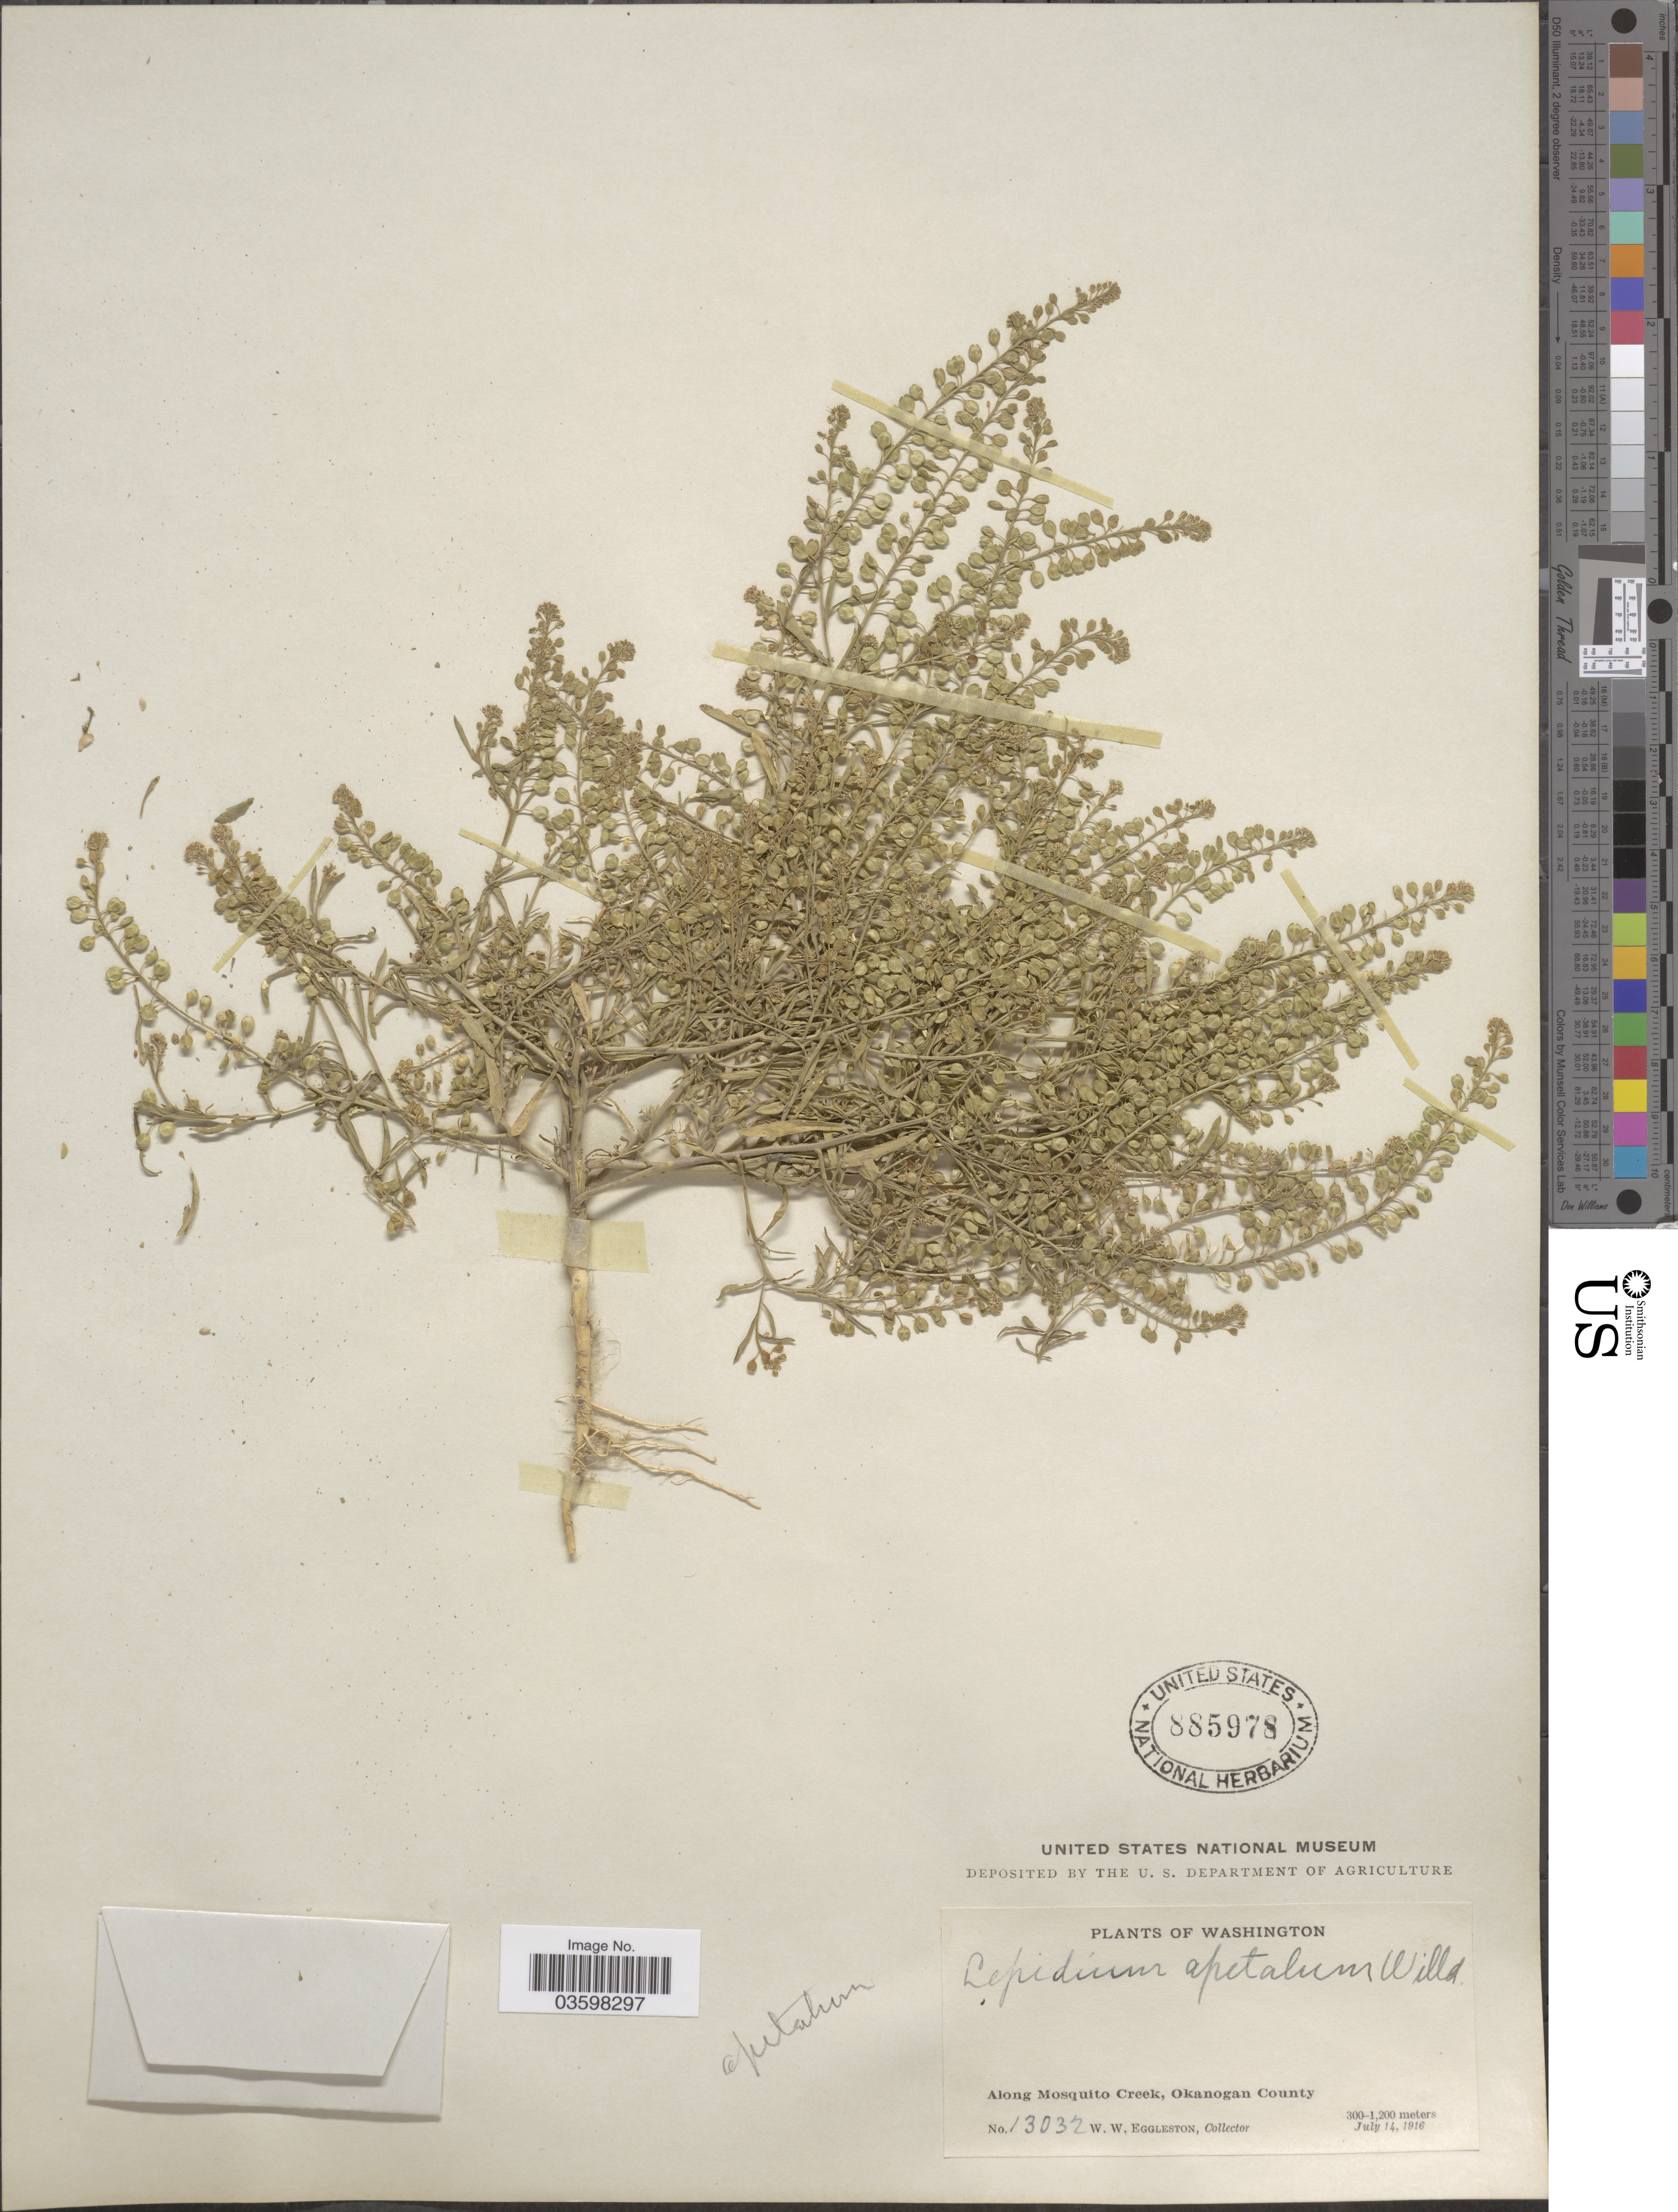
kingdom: Plantae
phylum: Tracheophyta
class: Magnoliopsida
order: Brassicales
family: Brassicaceae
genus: Lepidium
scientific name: Lepidium densiflorum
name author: Schrad.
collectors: W. W. Eggleston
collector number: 13032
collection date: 1916-07-14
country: United States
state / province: Washington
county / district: Okanogan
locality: Along Mosquito Creek, Okanogan County.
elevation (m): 300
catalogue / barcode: US 885978